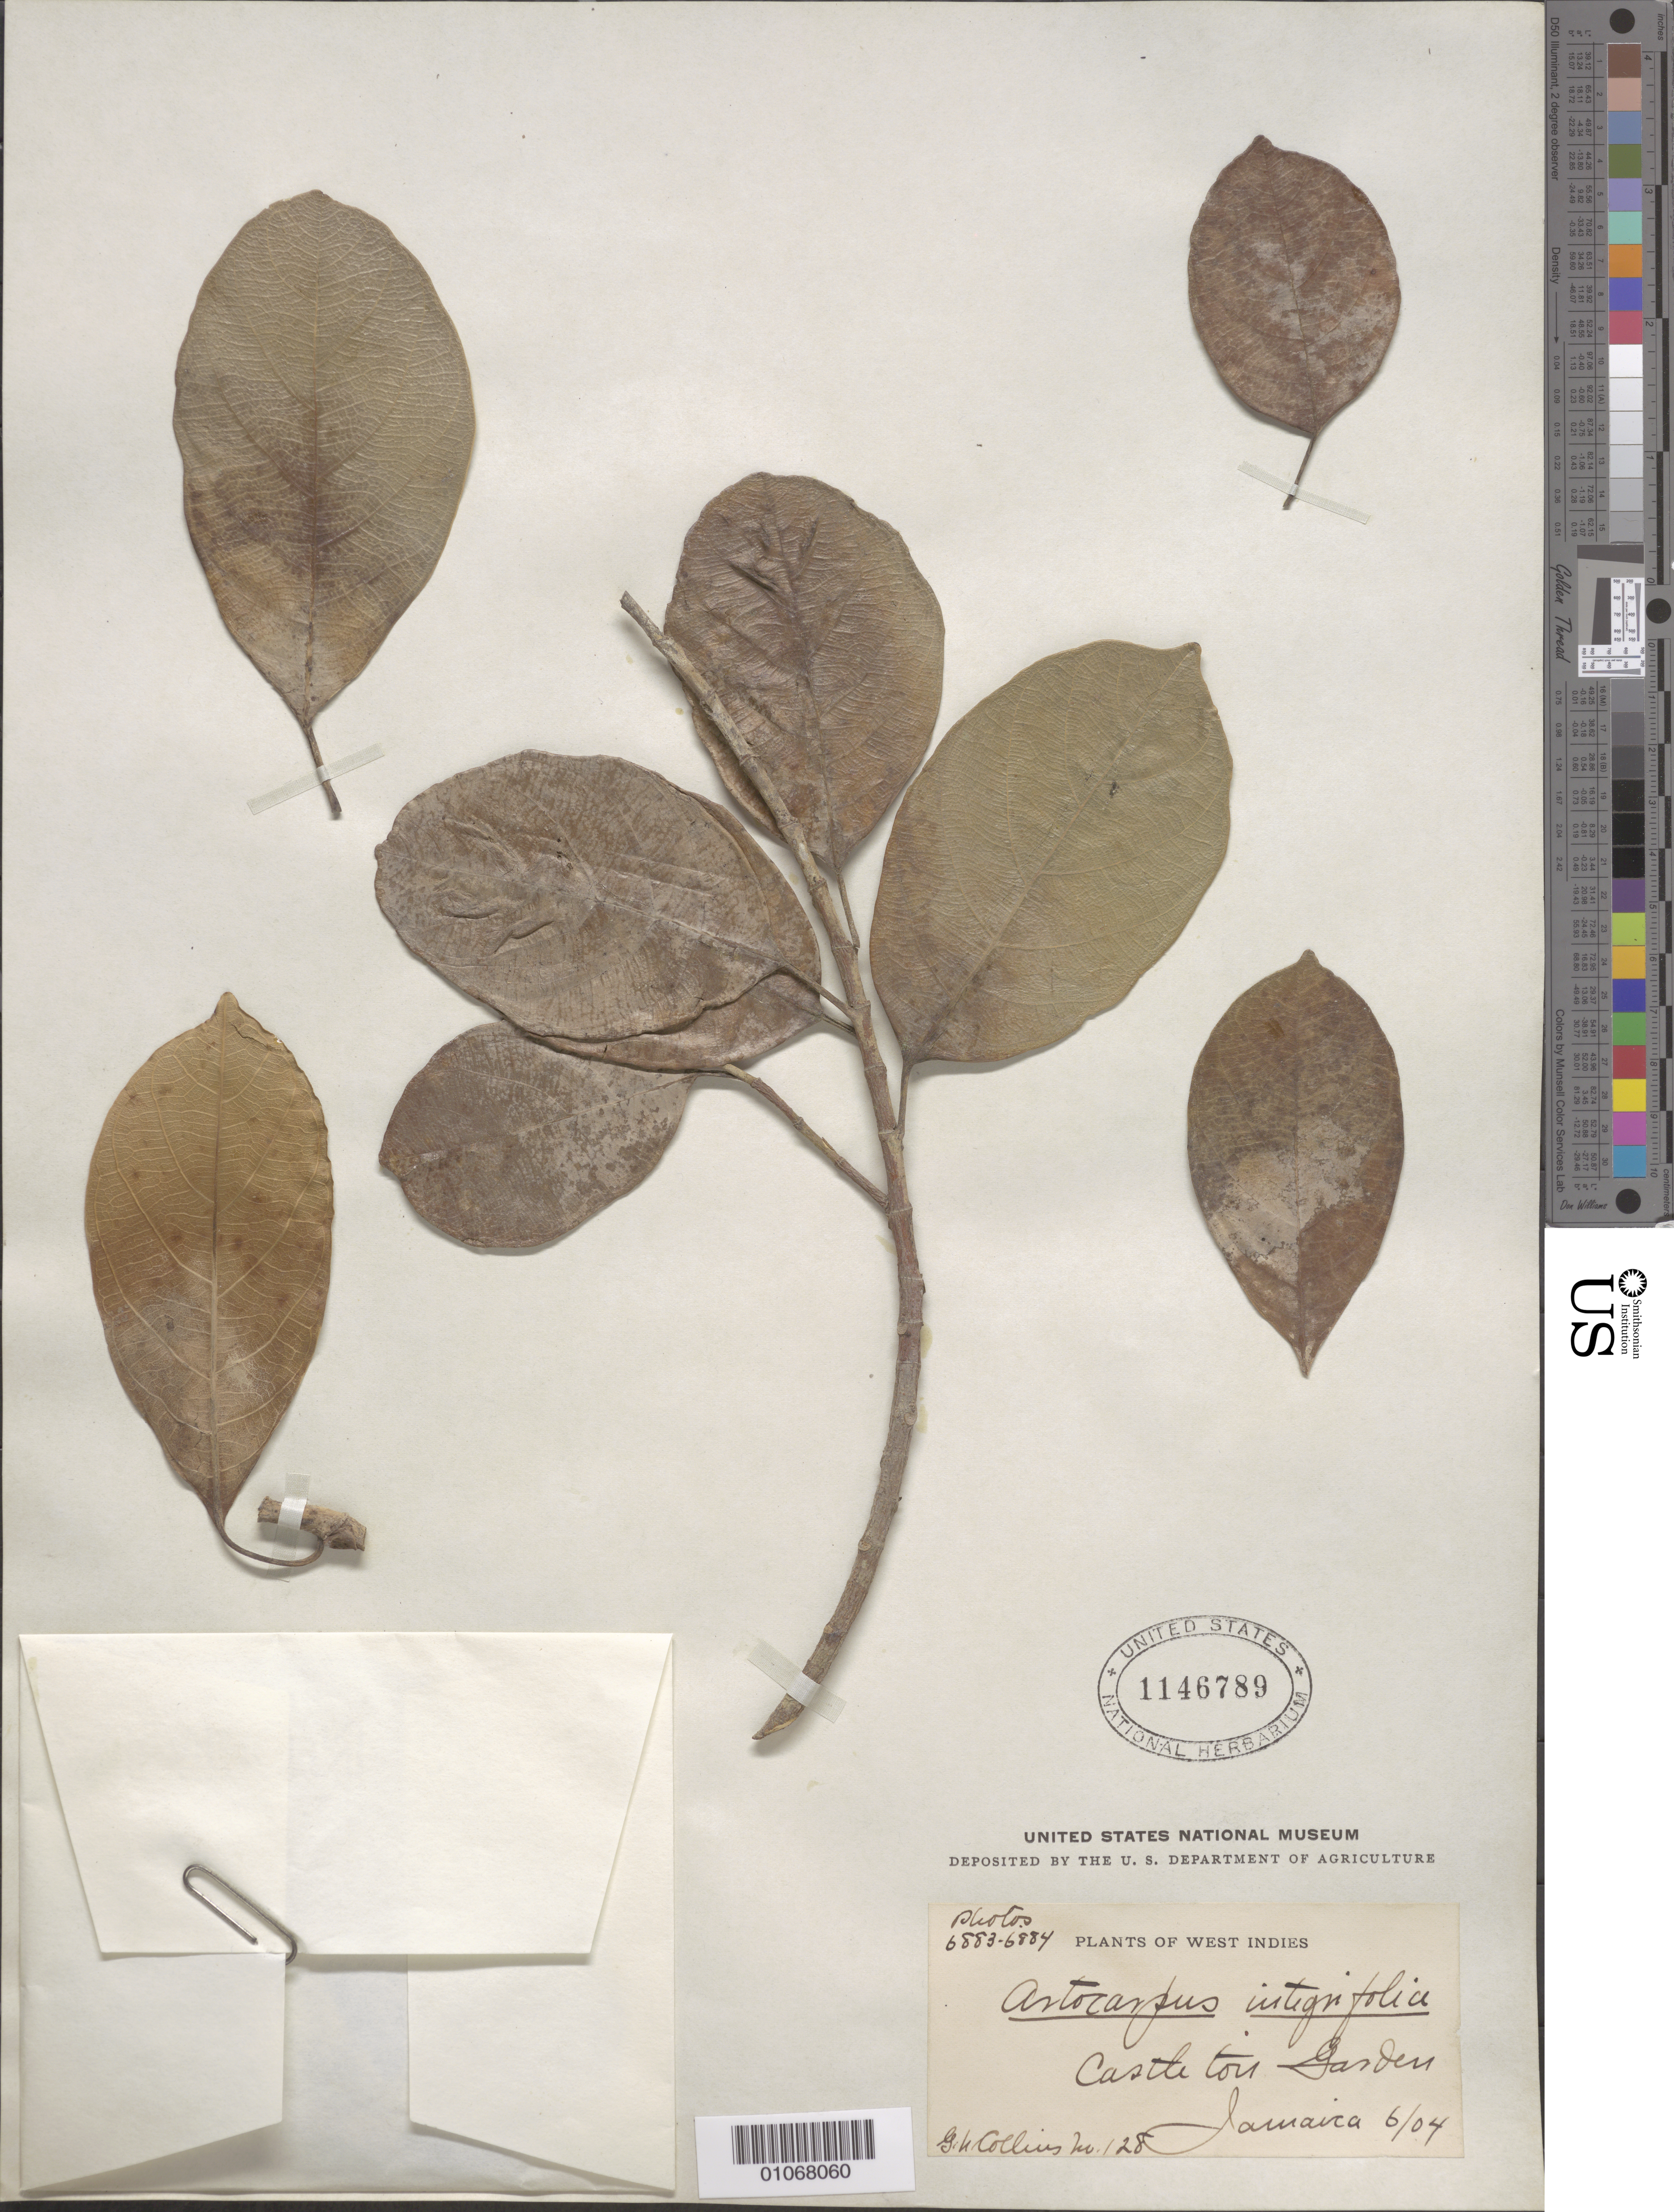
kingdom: Plantae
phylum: Tracheophyta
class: Magnoliopsida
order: Rosales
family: Moraceae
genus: Artocarpus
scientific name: Artocarpus hypargyreus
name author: Hance ex Benth.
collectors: G. Collins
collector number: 128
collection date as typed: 01 Jun 1904 to 30 Jul 1904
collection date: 1904-06-01/1904-07-30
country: Jamaica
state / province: Saint Mary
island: Jamaica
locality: Castleton Gardens.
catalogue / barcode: US 1146789